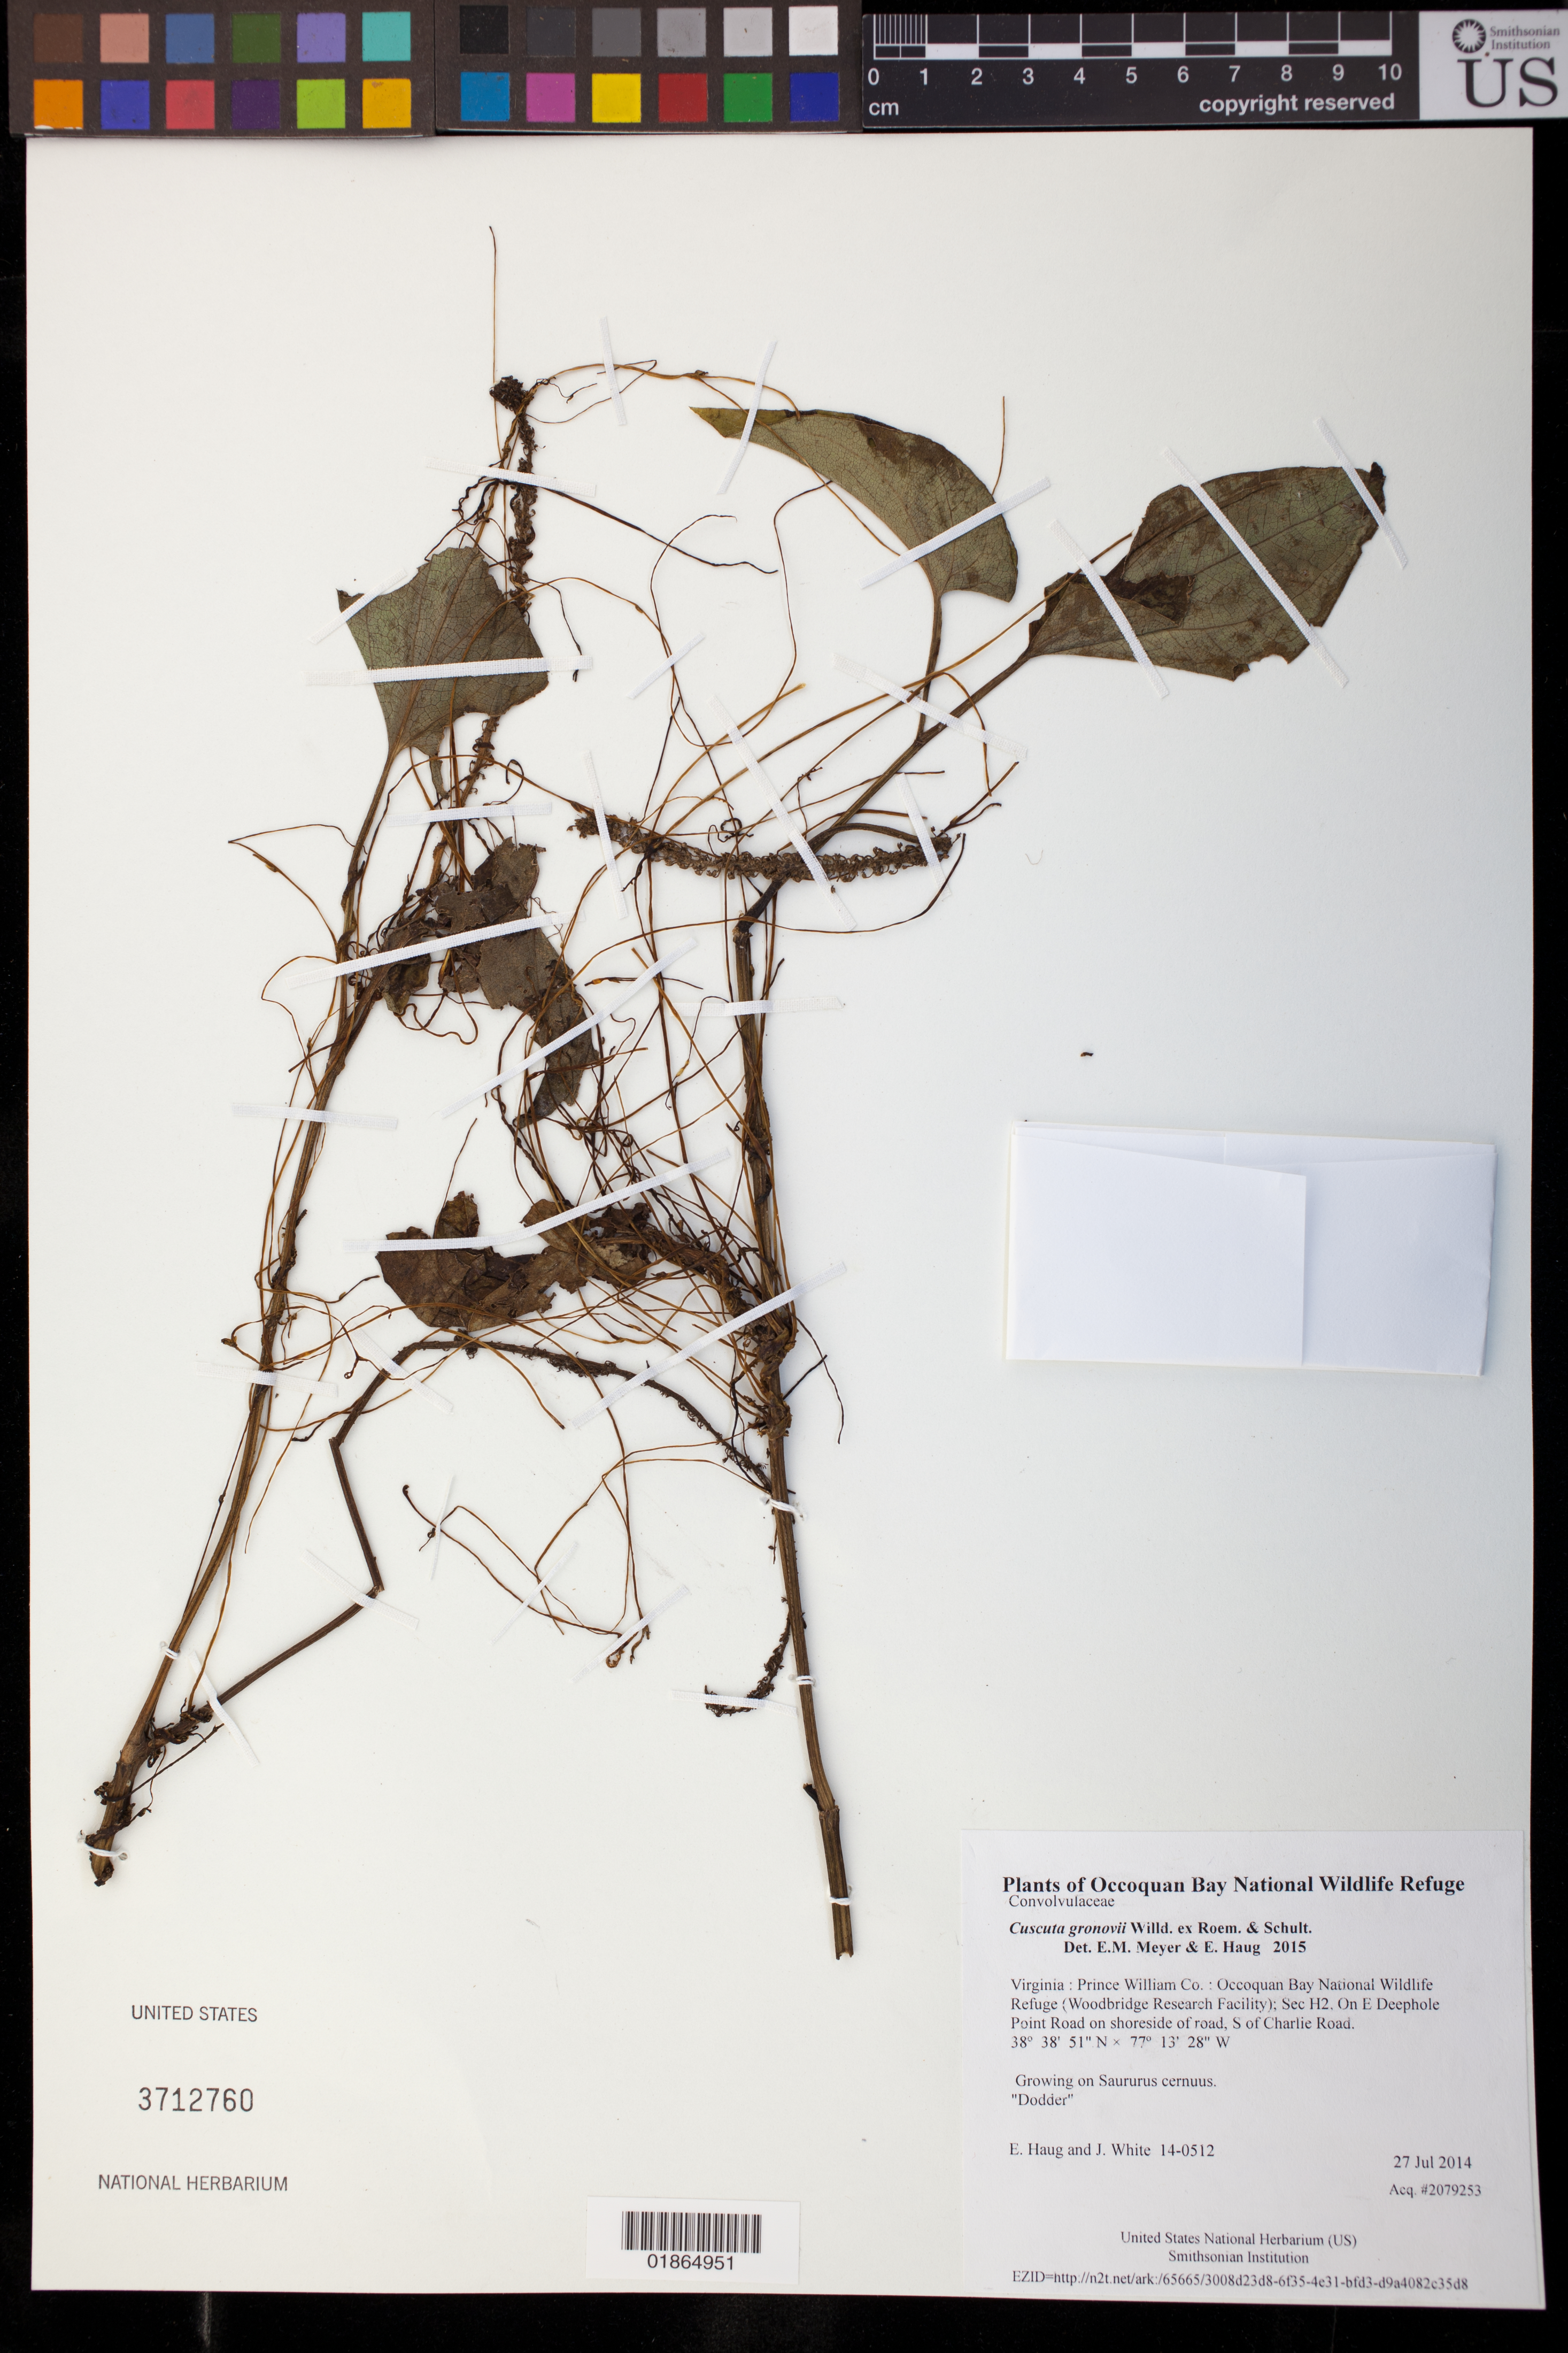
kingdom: Plantae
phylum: Tracheophyta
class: Magnoliopsida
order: Solanales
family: Convolvulaceae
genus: Cuscuta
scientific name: Cuscuta gronovii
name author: Willd. ex Schult.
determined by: Meyer, E. M.; Haug, E.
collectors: E. Haug & J. White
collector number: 14-0512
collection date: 2014-07-27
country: United States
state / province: Virginia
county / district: Prince William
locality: Occoquan Bay National Wildlife Refuge (Woodbridge Research Facility); Sec H2, On E Deephole Point Road on shoreside of road, S of Charlie Road.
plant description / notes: Dodder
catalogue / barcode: US 3712760